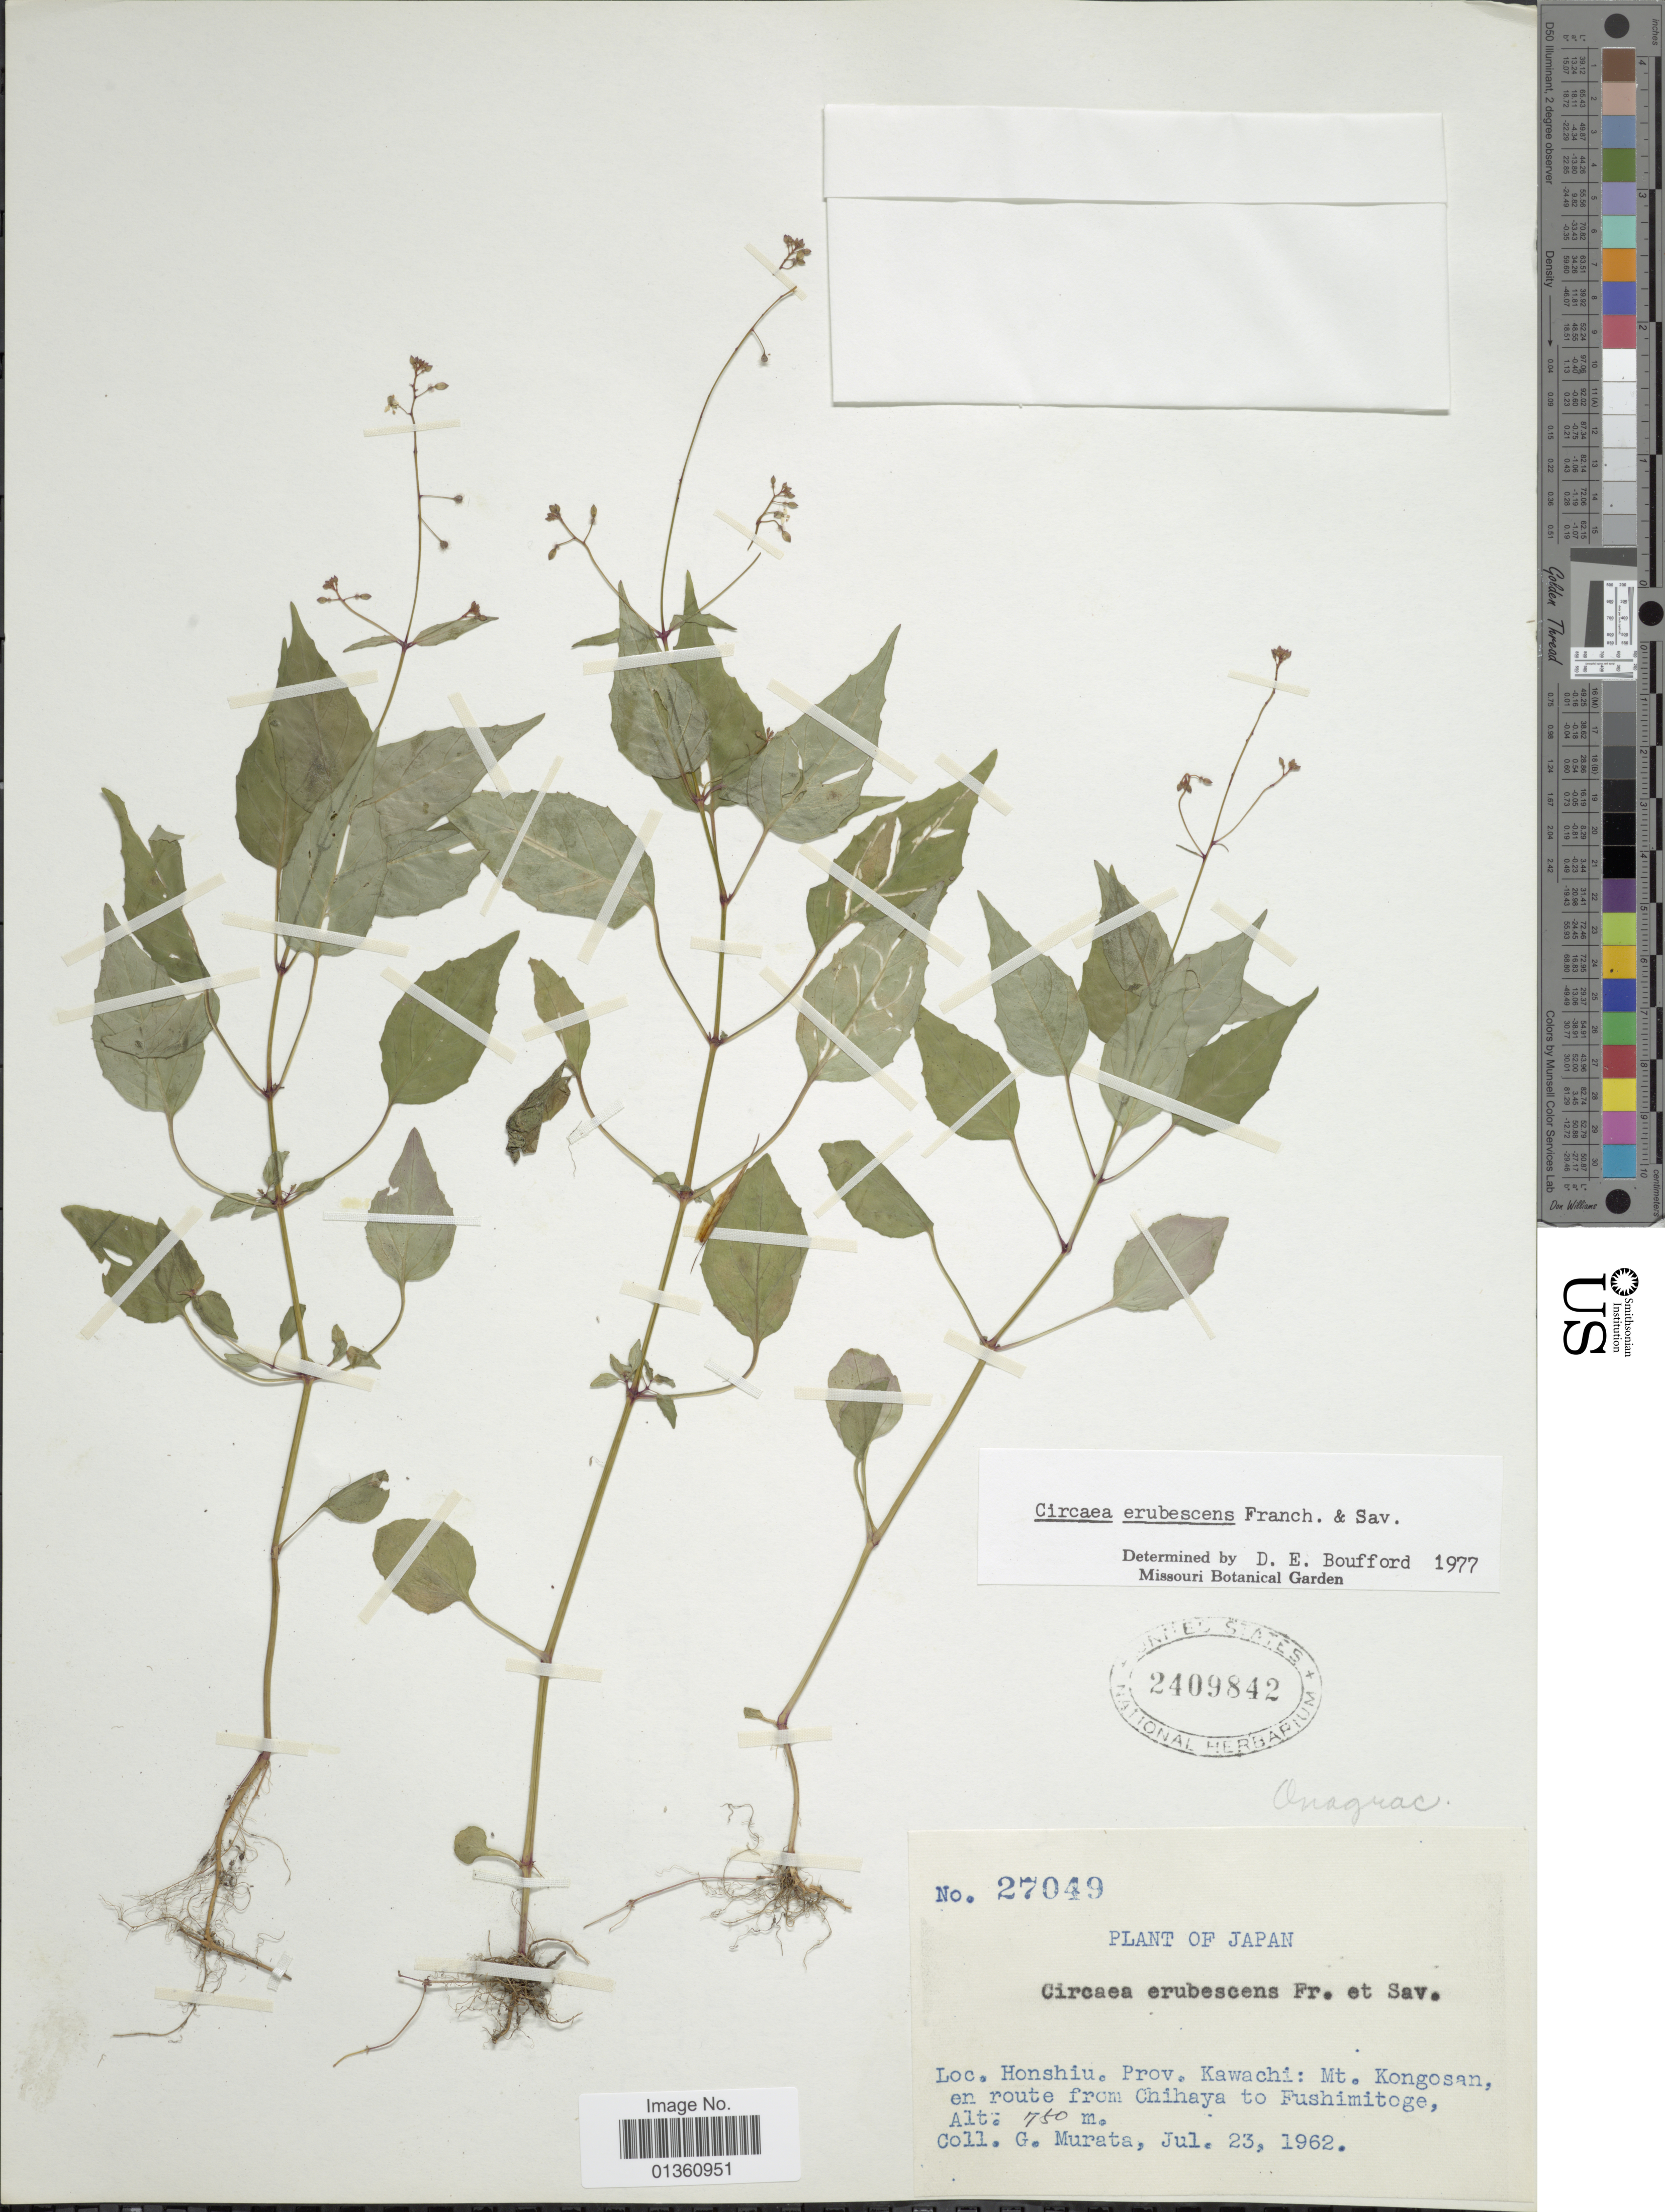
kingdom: Plantae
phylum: Tracheophyta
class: Magnoliopsida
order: Myrtales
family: Onagraceae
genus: Circaea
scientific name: Circaea erubescens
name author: Franch. & Sav.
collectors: G. Murata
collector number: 27049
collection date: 1962-07-23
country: Japan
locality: Honshiu. Prov. Kawachi: Mt. Kongosan, en route from Chihaya to Fushimitoge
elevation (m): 750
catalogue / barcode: US 2409842